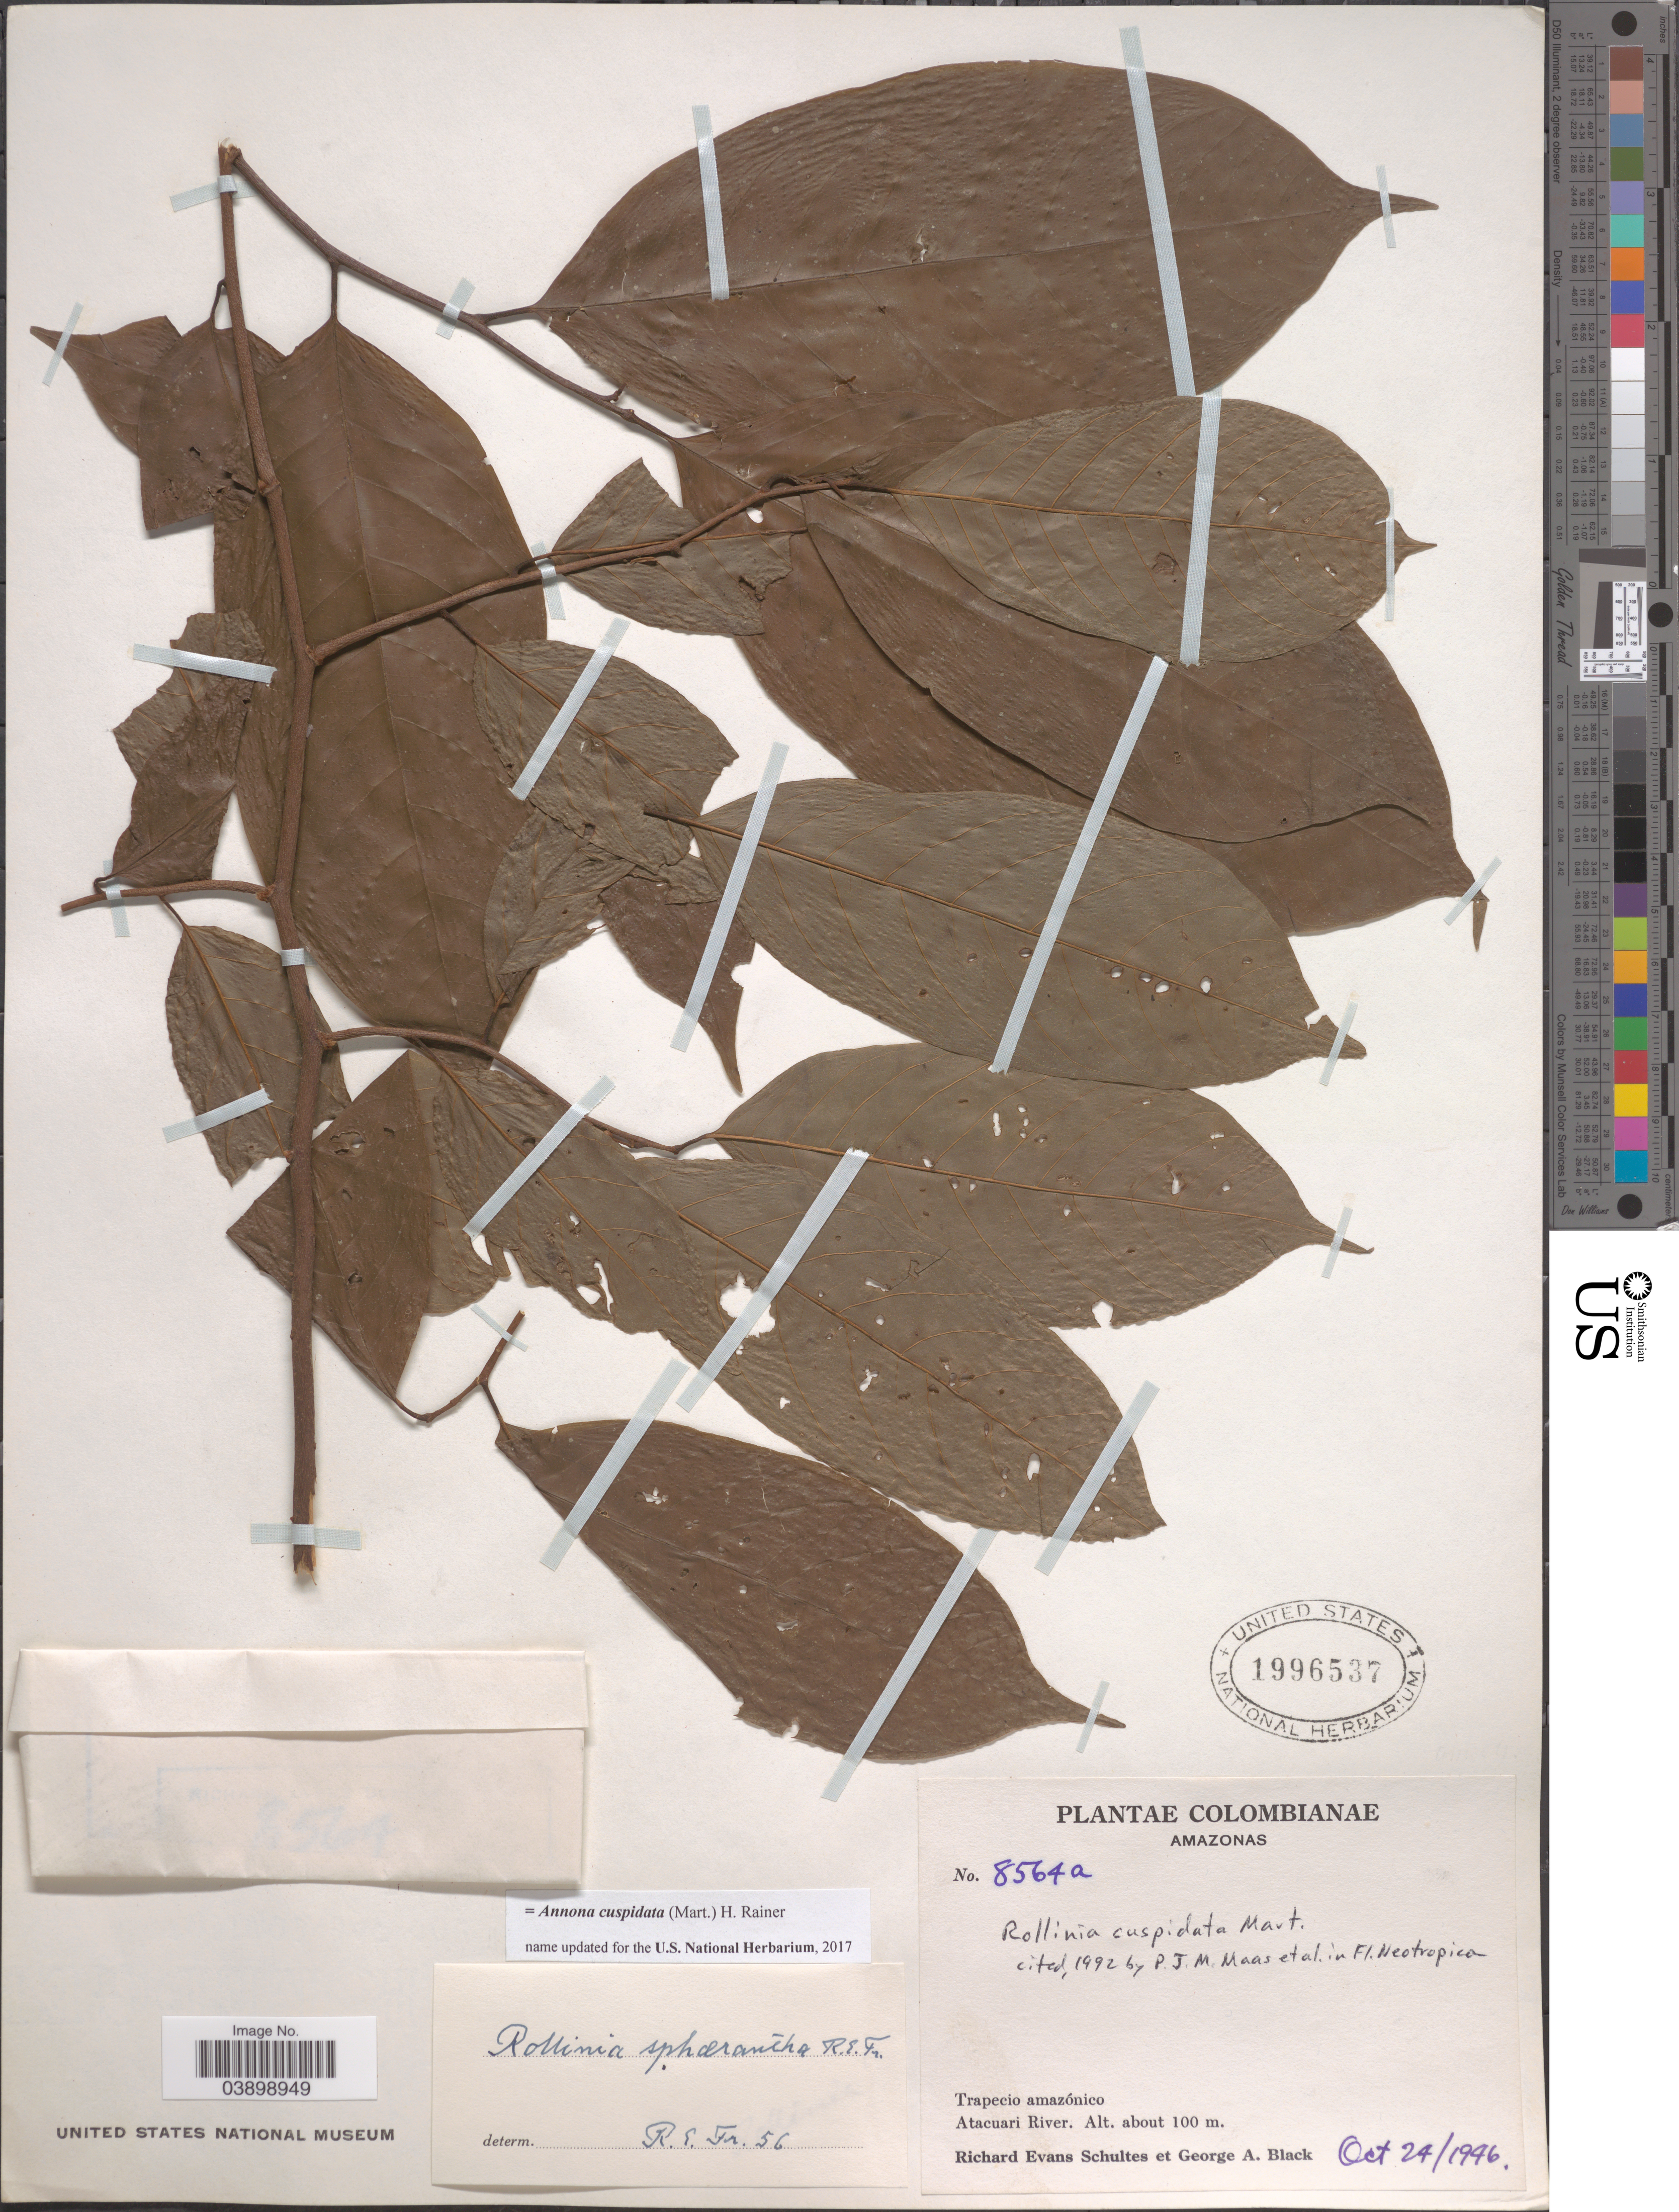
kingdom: Plantae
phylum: Tracheophyta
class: Magnoliopsida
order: Magnoliales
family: Annonaceae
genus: Annona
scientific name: Annona cuspidata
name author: (Mart.) H. Rainer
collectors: R. E. Schultes & G. A. Black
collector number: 8564a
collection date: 1946-10-24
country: Colombia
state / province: Amazônas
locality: Trapecio amazónico. Atacuari River.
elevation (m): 100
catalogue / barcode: US 1996537